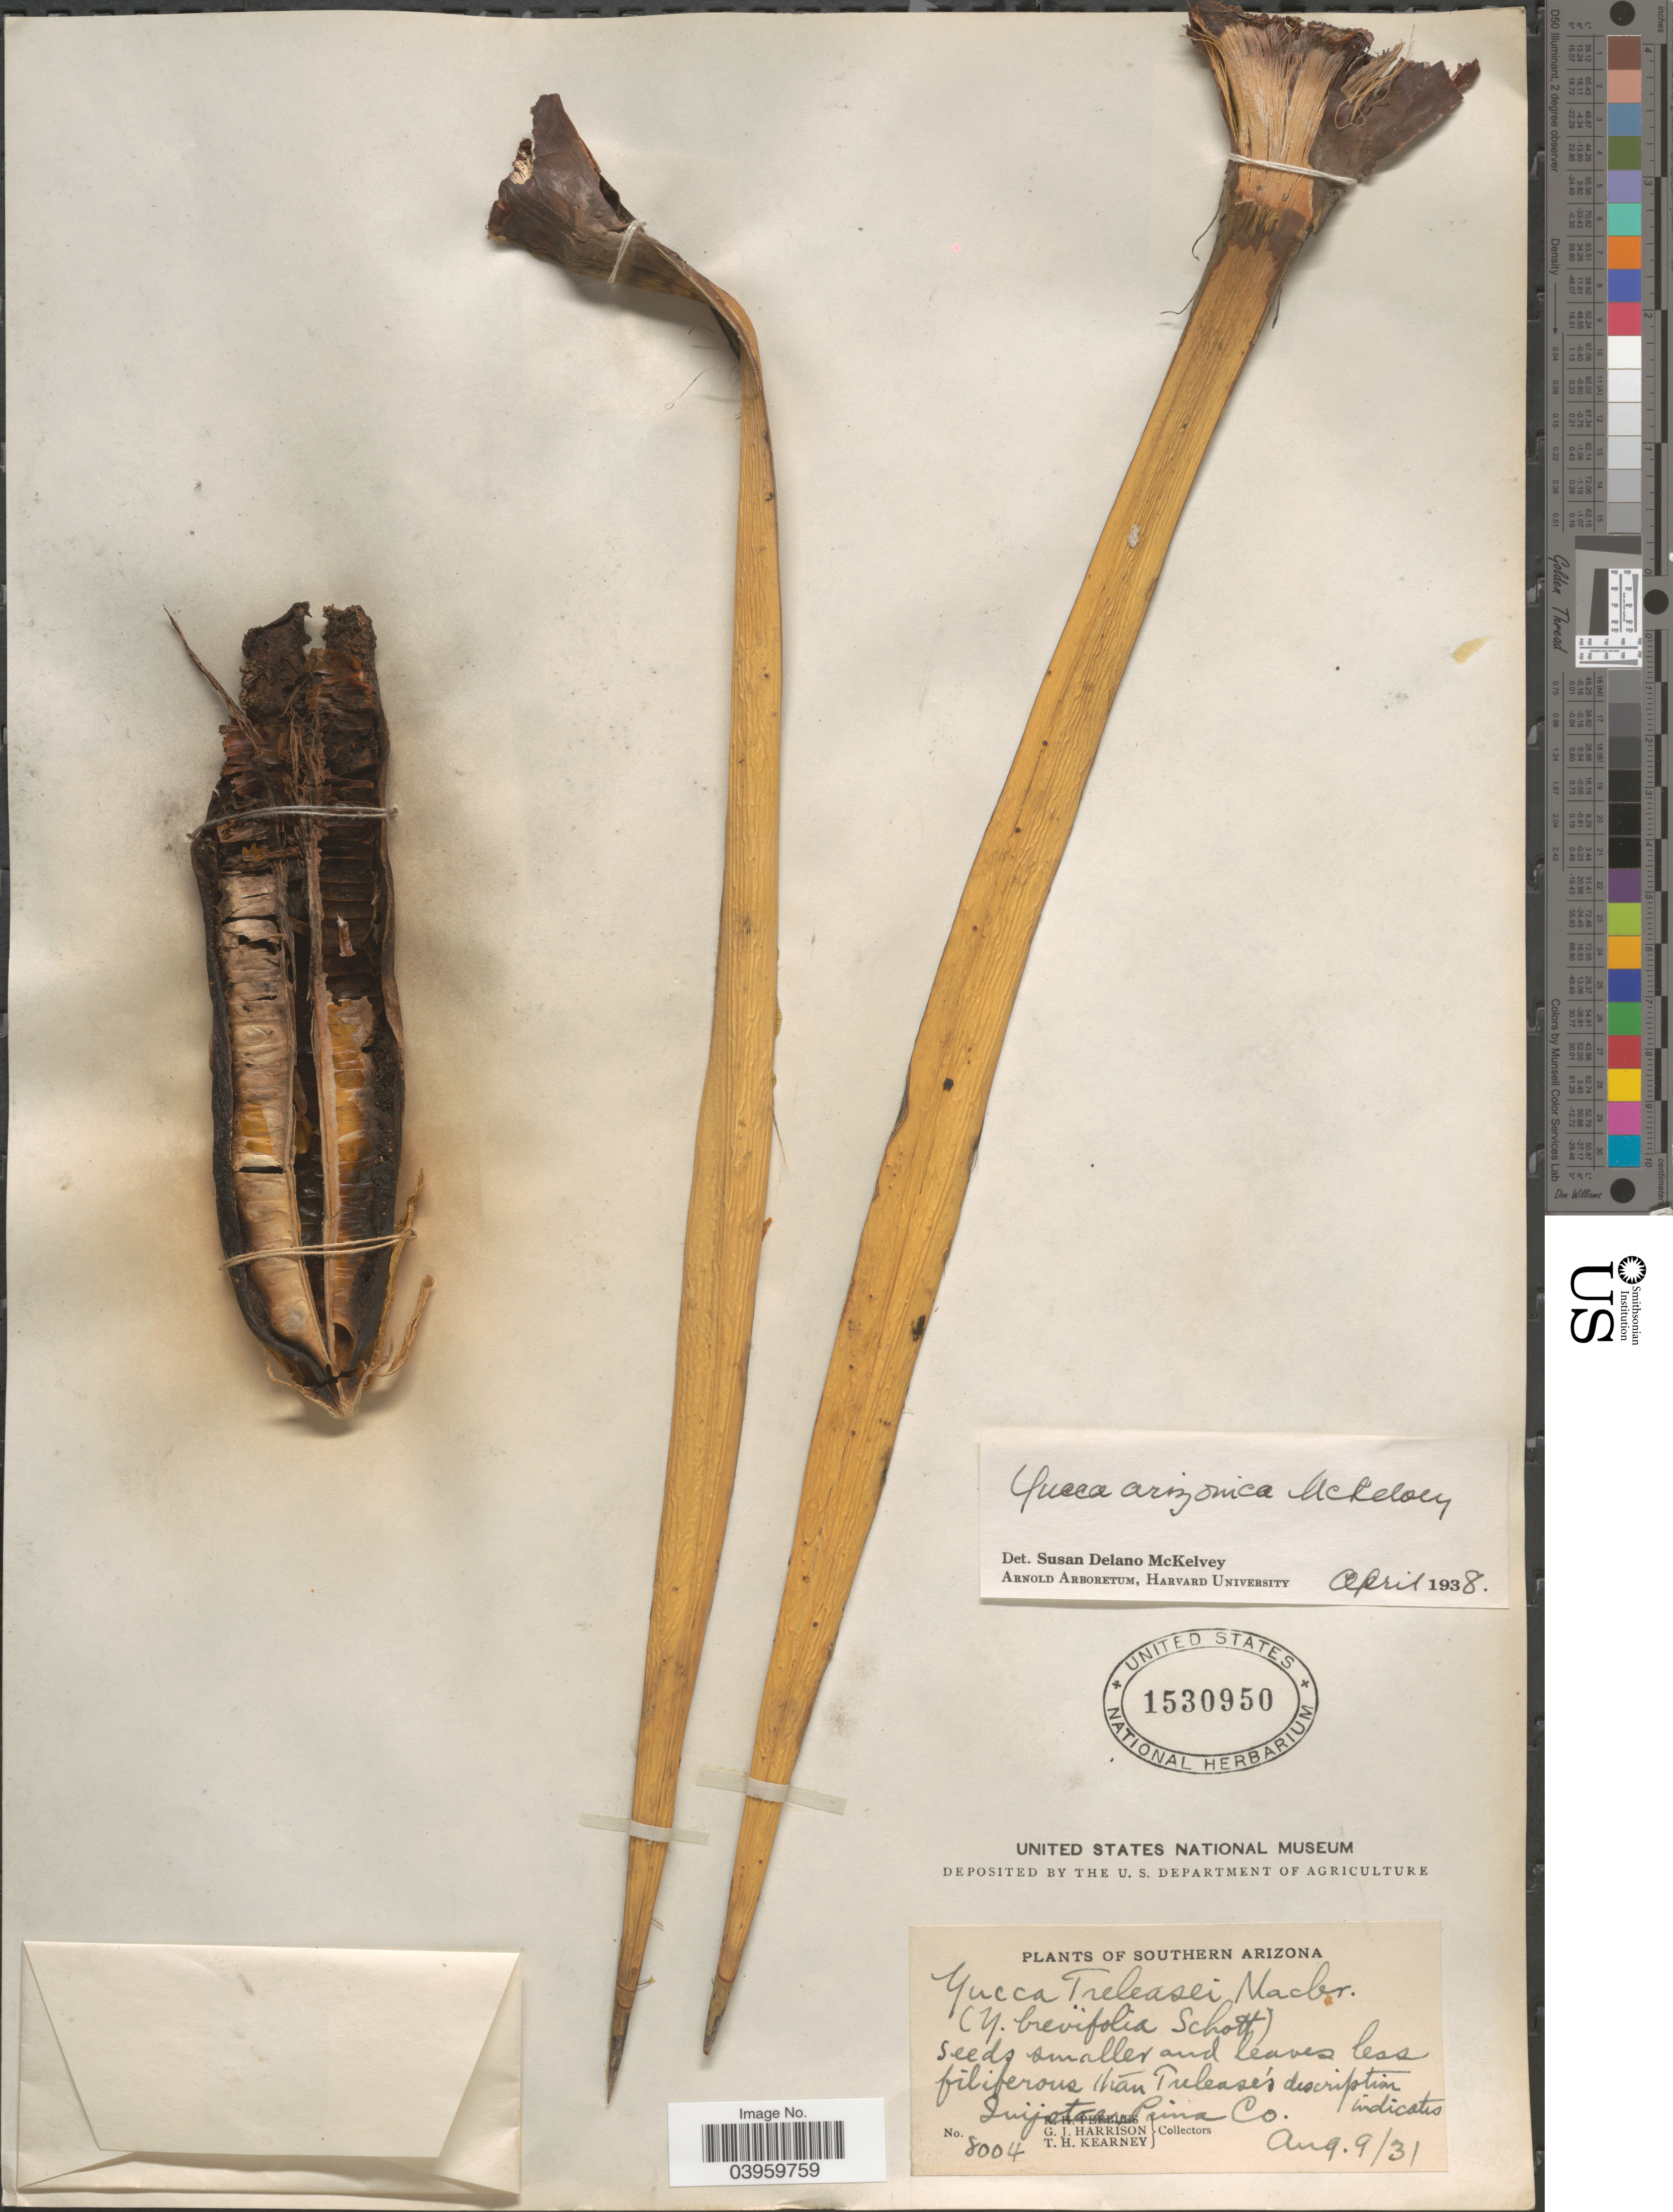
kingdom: Plantae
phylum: Tracheophyta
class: Liliopsida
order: Asparagales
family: Asparagaceae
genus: Yucca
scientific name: Yucca arizonica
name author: McKelvey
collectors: R. H. Peebles, G. J. Harrison & T. H. Kearney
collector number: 8004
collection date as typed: Transcribed d/m/y: 9/8/31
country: United States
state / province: Arizona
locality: Southern Arizona. Quijotoa, Pima Co.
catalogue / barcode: US 1530950